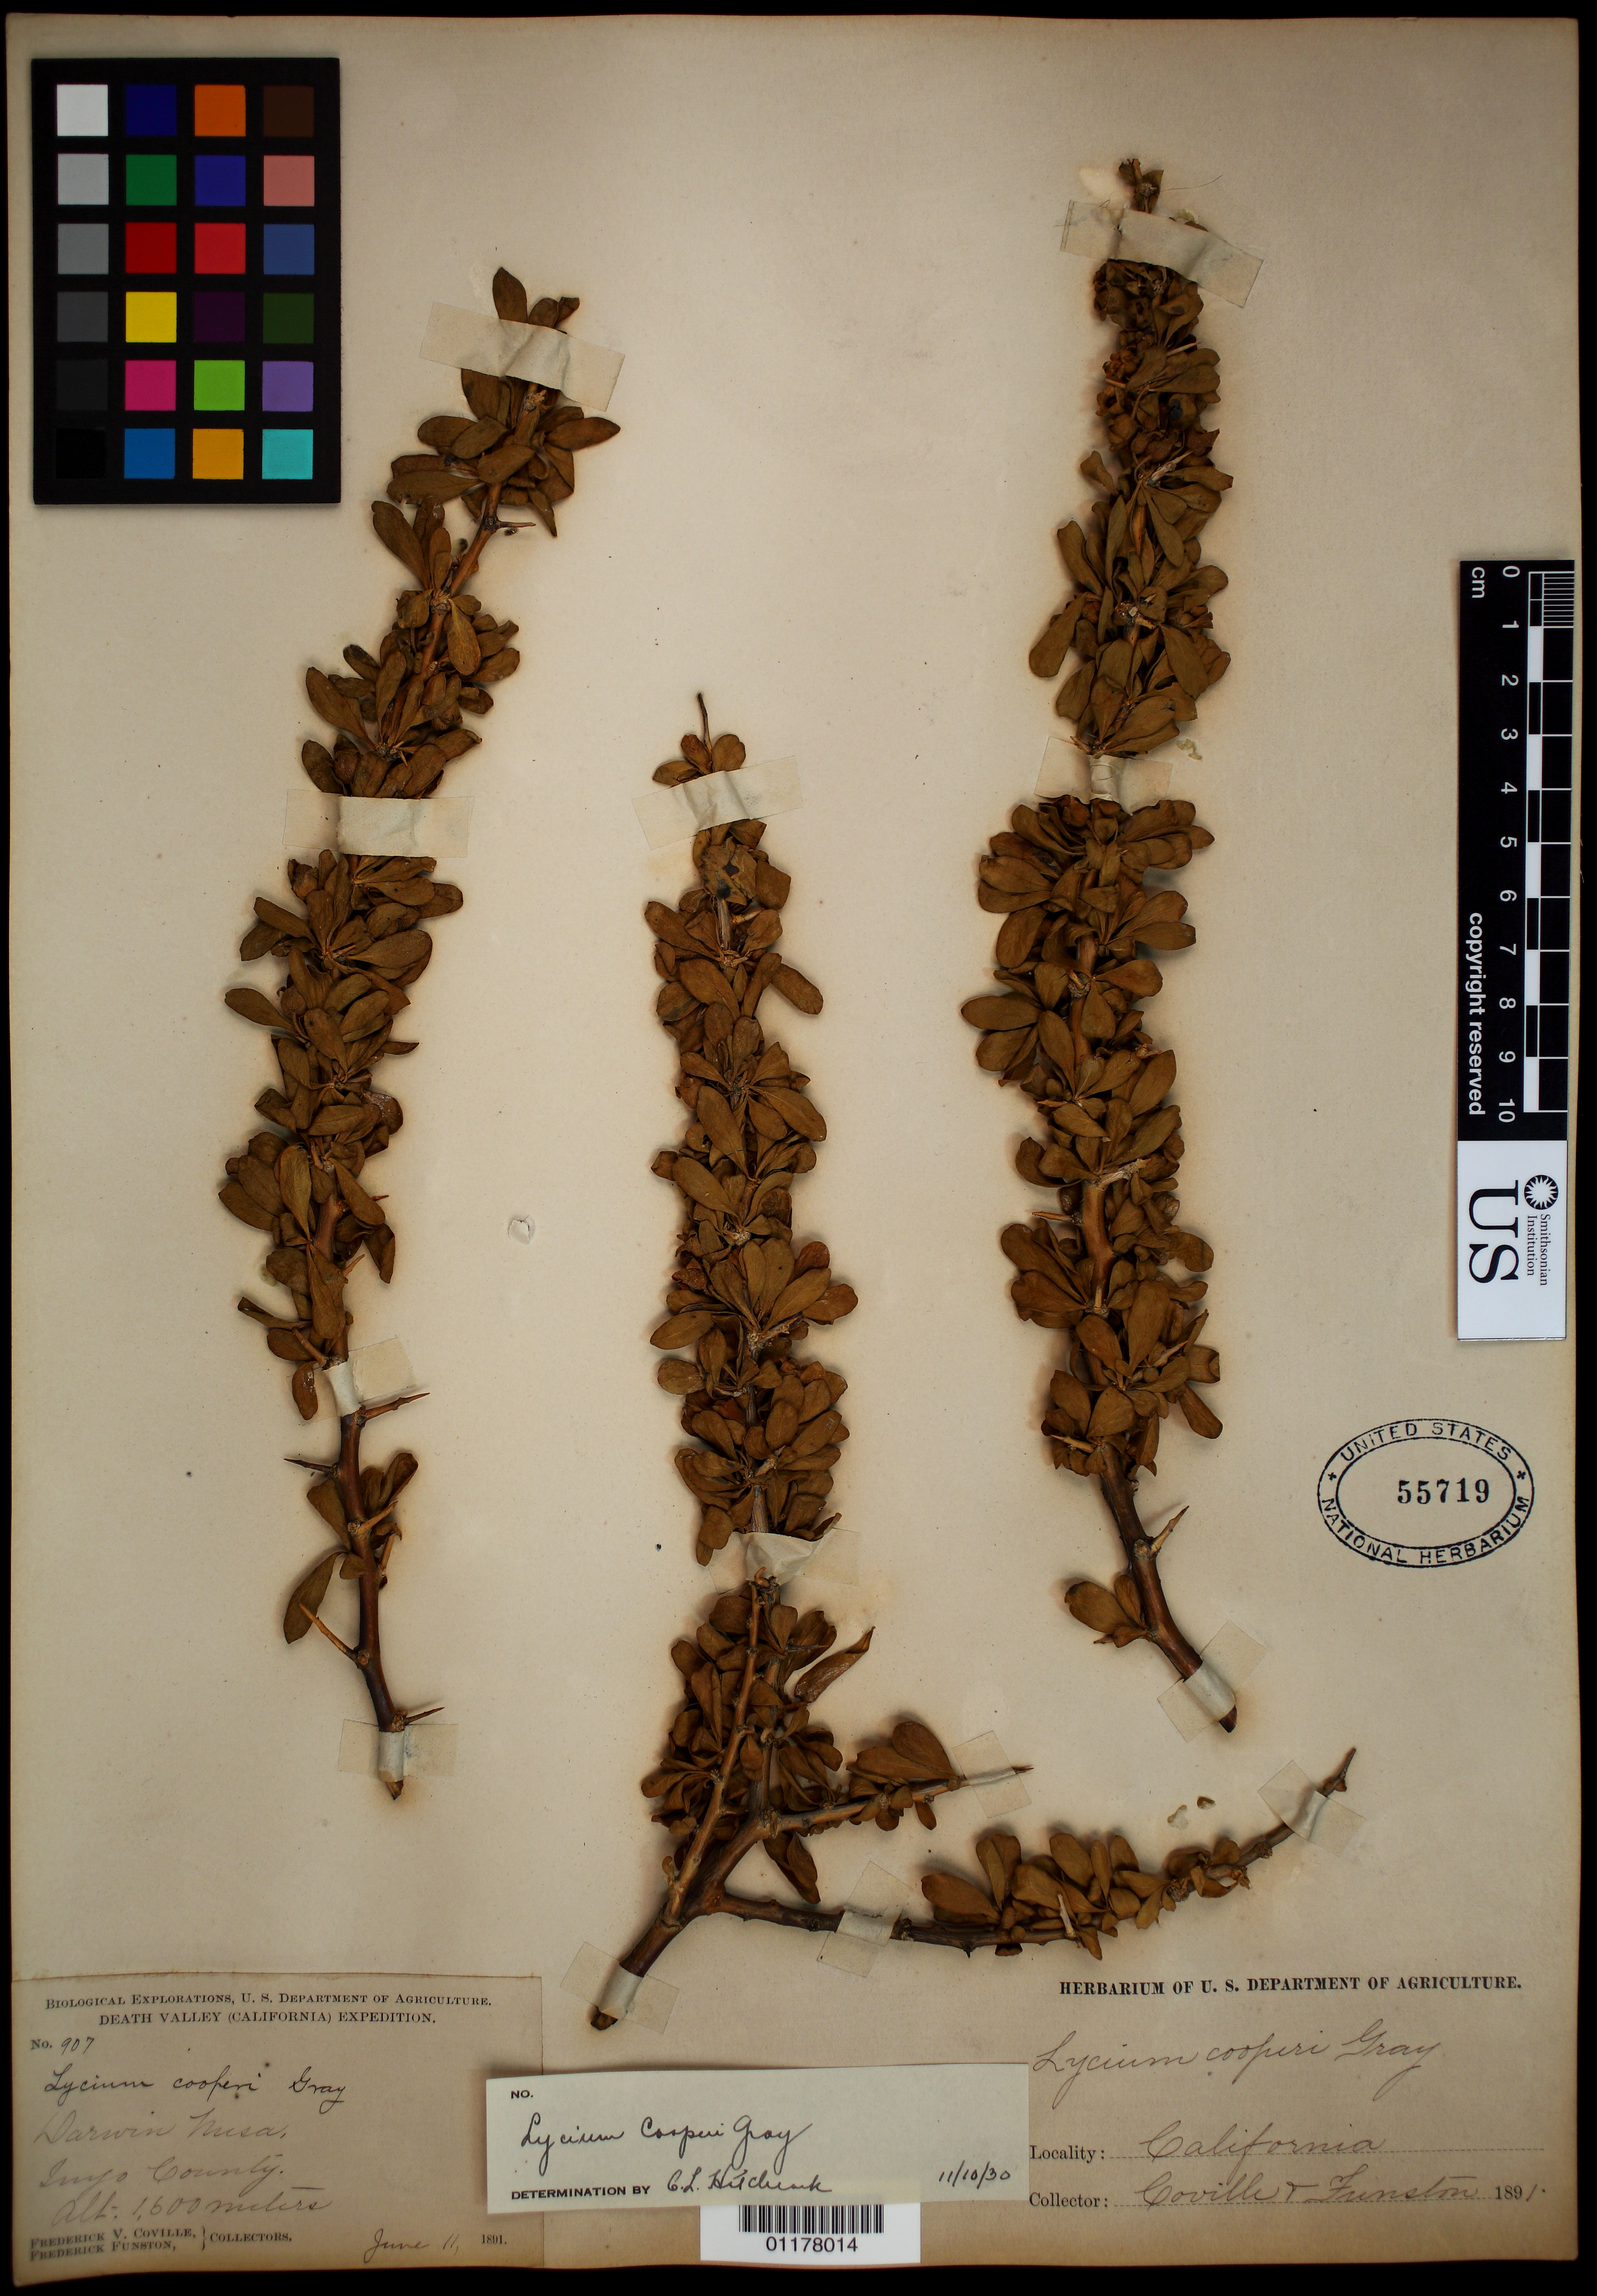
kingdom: Plantae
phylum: Tracheophyta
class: Magnoliopsida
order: Solanales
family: Solanaceae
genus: Lycium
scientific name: Lycium cooperi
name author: A. Gray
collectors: F. V. Coville & F. Funston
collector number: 907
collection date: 1891-06-11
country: United States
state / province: California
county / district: Inyo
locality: Darwin Mesa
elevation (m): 1600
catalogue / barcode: US 55719